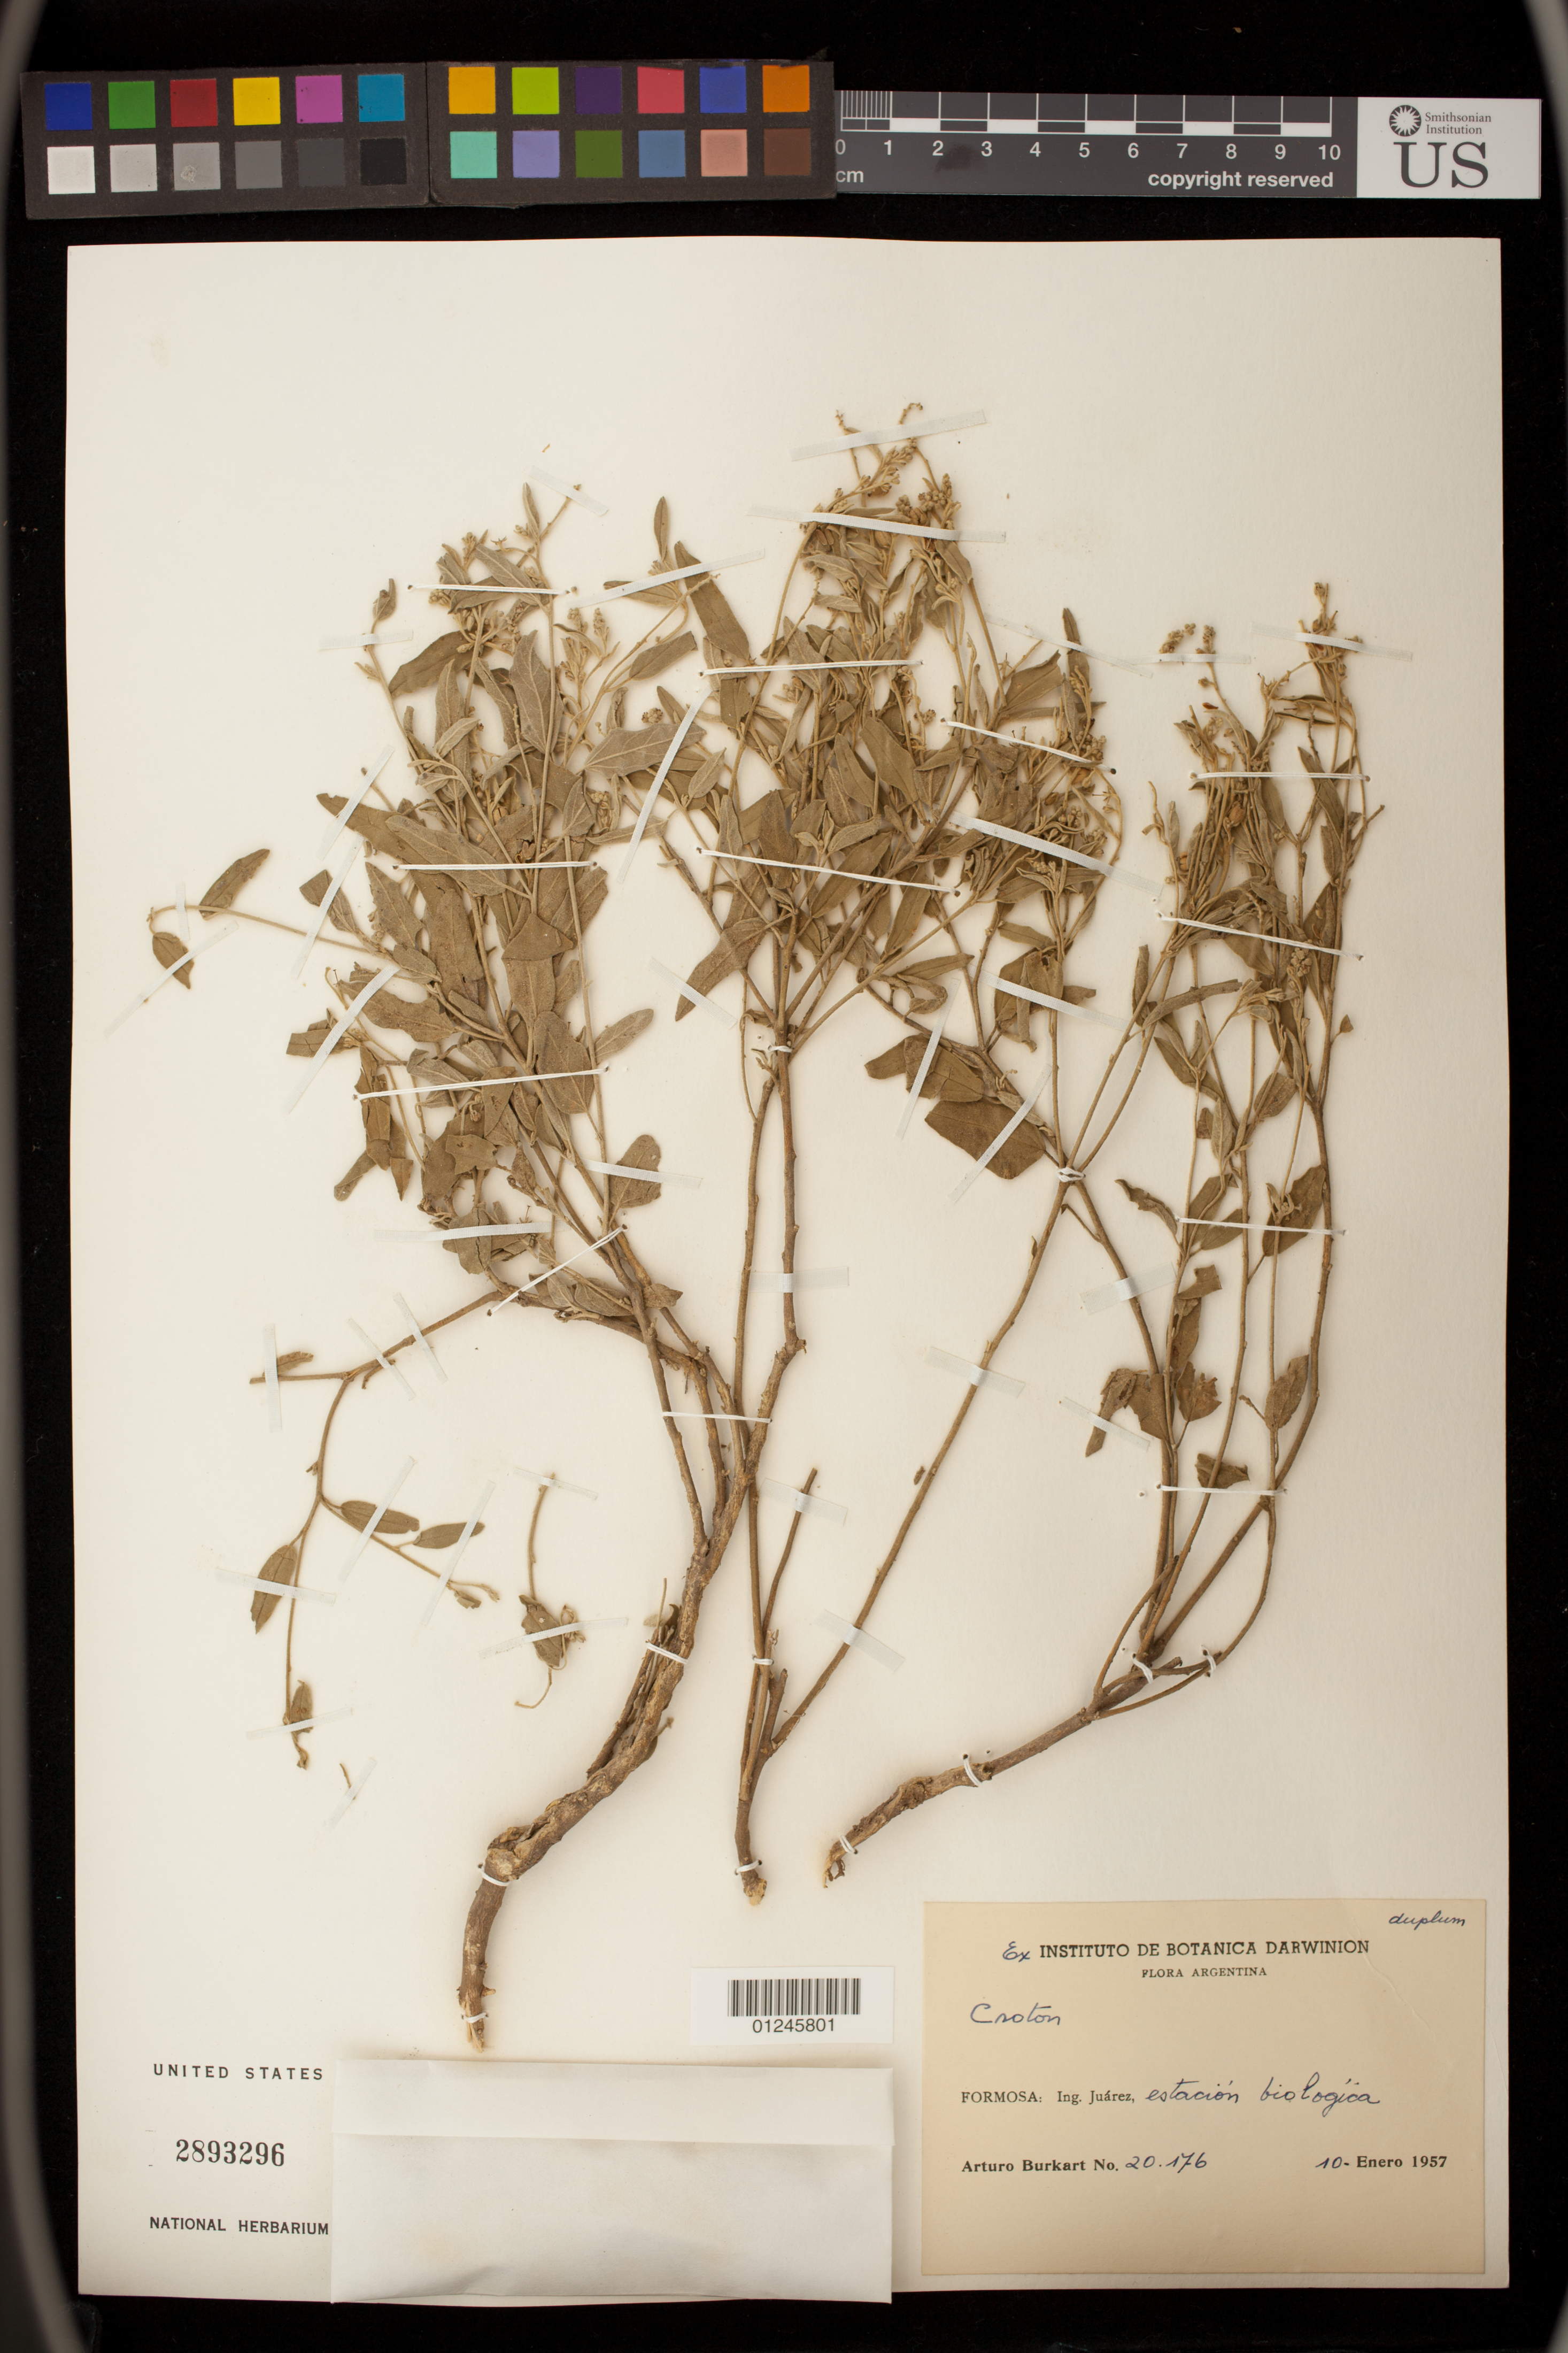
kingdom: Plantae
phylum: Tracheophyta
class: Magnoliopsida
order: Malpighiales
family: Euphorbiaceae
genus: Croton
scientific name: Croton andinus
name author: Müll. Arg.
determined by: Berry, P. E., (WIS), University of Wisconsin - Madison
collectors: A. E. Burkart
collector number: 20.176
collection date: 1957-01-10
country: Argentina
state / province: Formosa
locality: Ing. Juárez, estacion biologica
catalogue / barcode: US 2893296